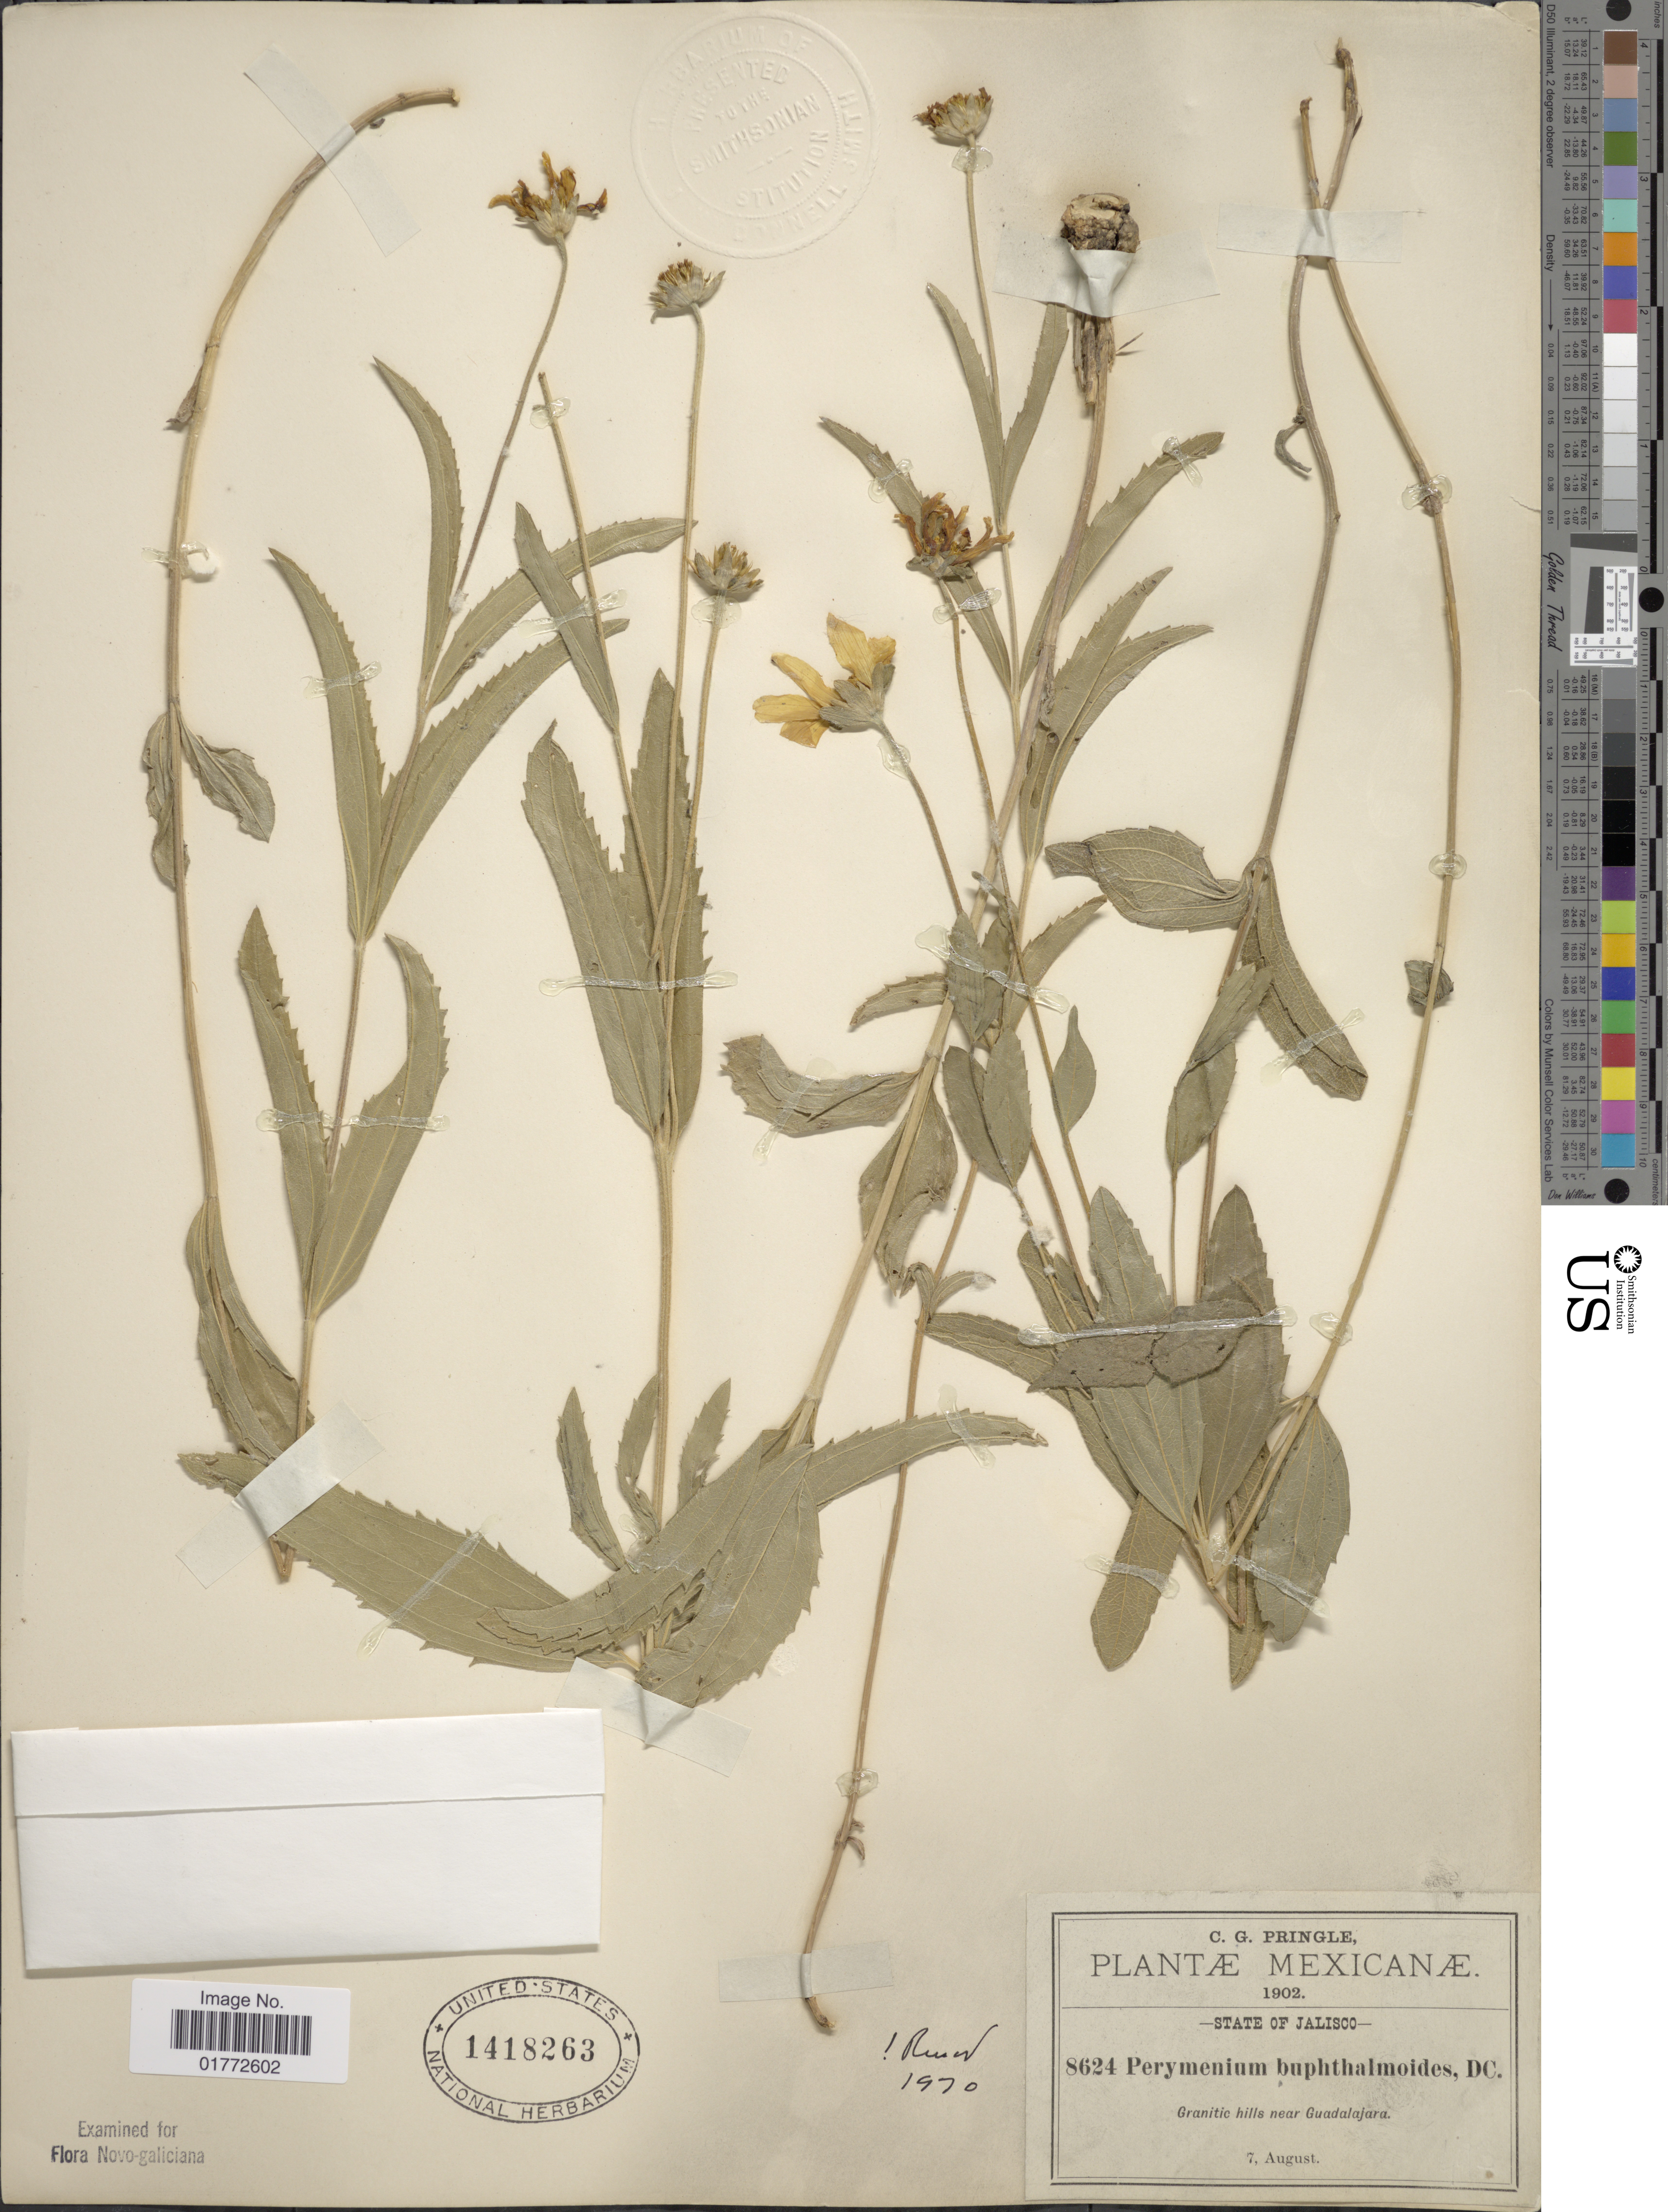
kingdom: Plantae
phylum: Tracheophyta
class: Magnoliopsida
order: Asterales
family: Asteraceae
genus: Perymenium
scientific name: Perymenium buphthalmoides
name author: DC.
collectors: C. G. Pringle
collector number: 8624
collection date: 1902-08-07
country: Mexico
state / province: Jalisco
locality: Granitic hills near Guadalajara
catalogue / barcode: US 1418263